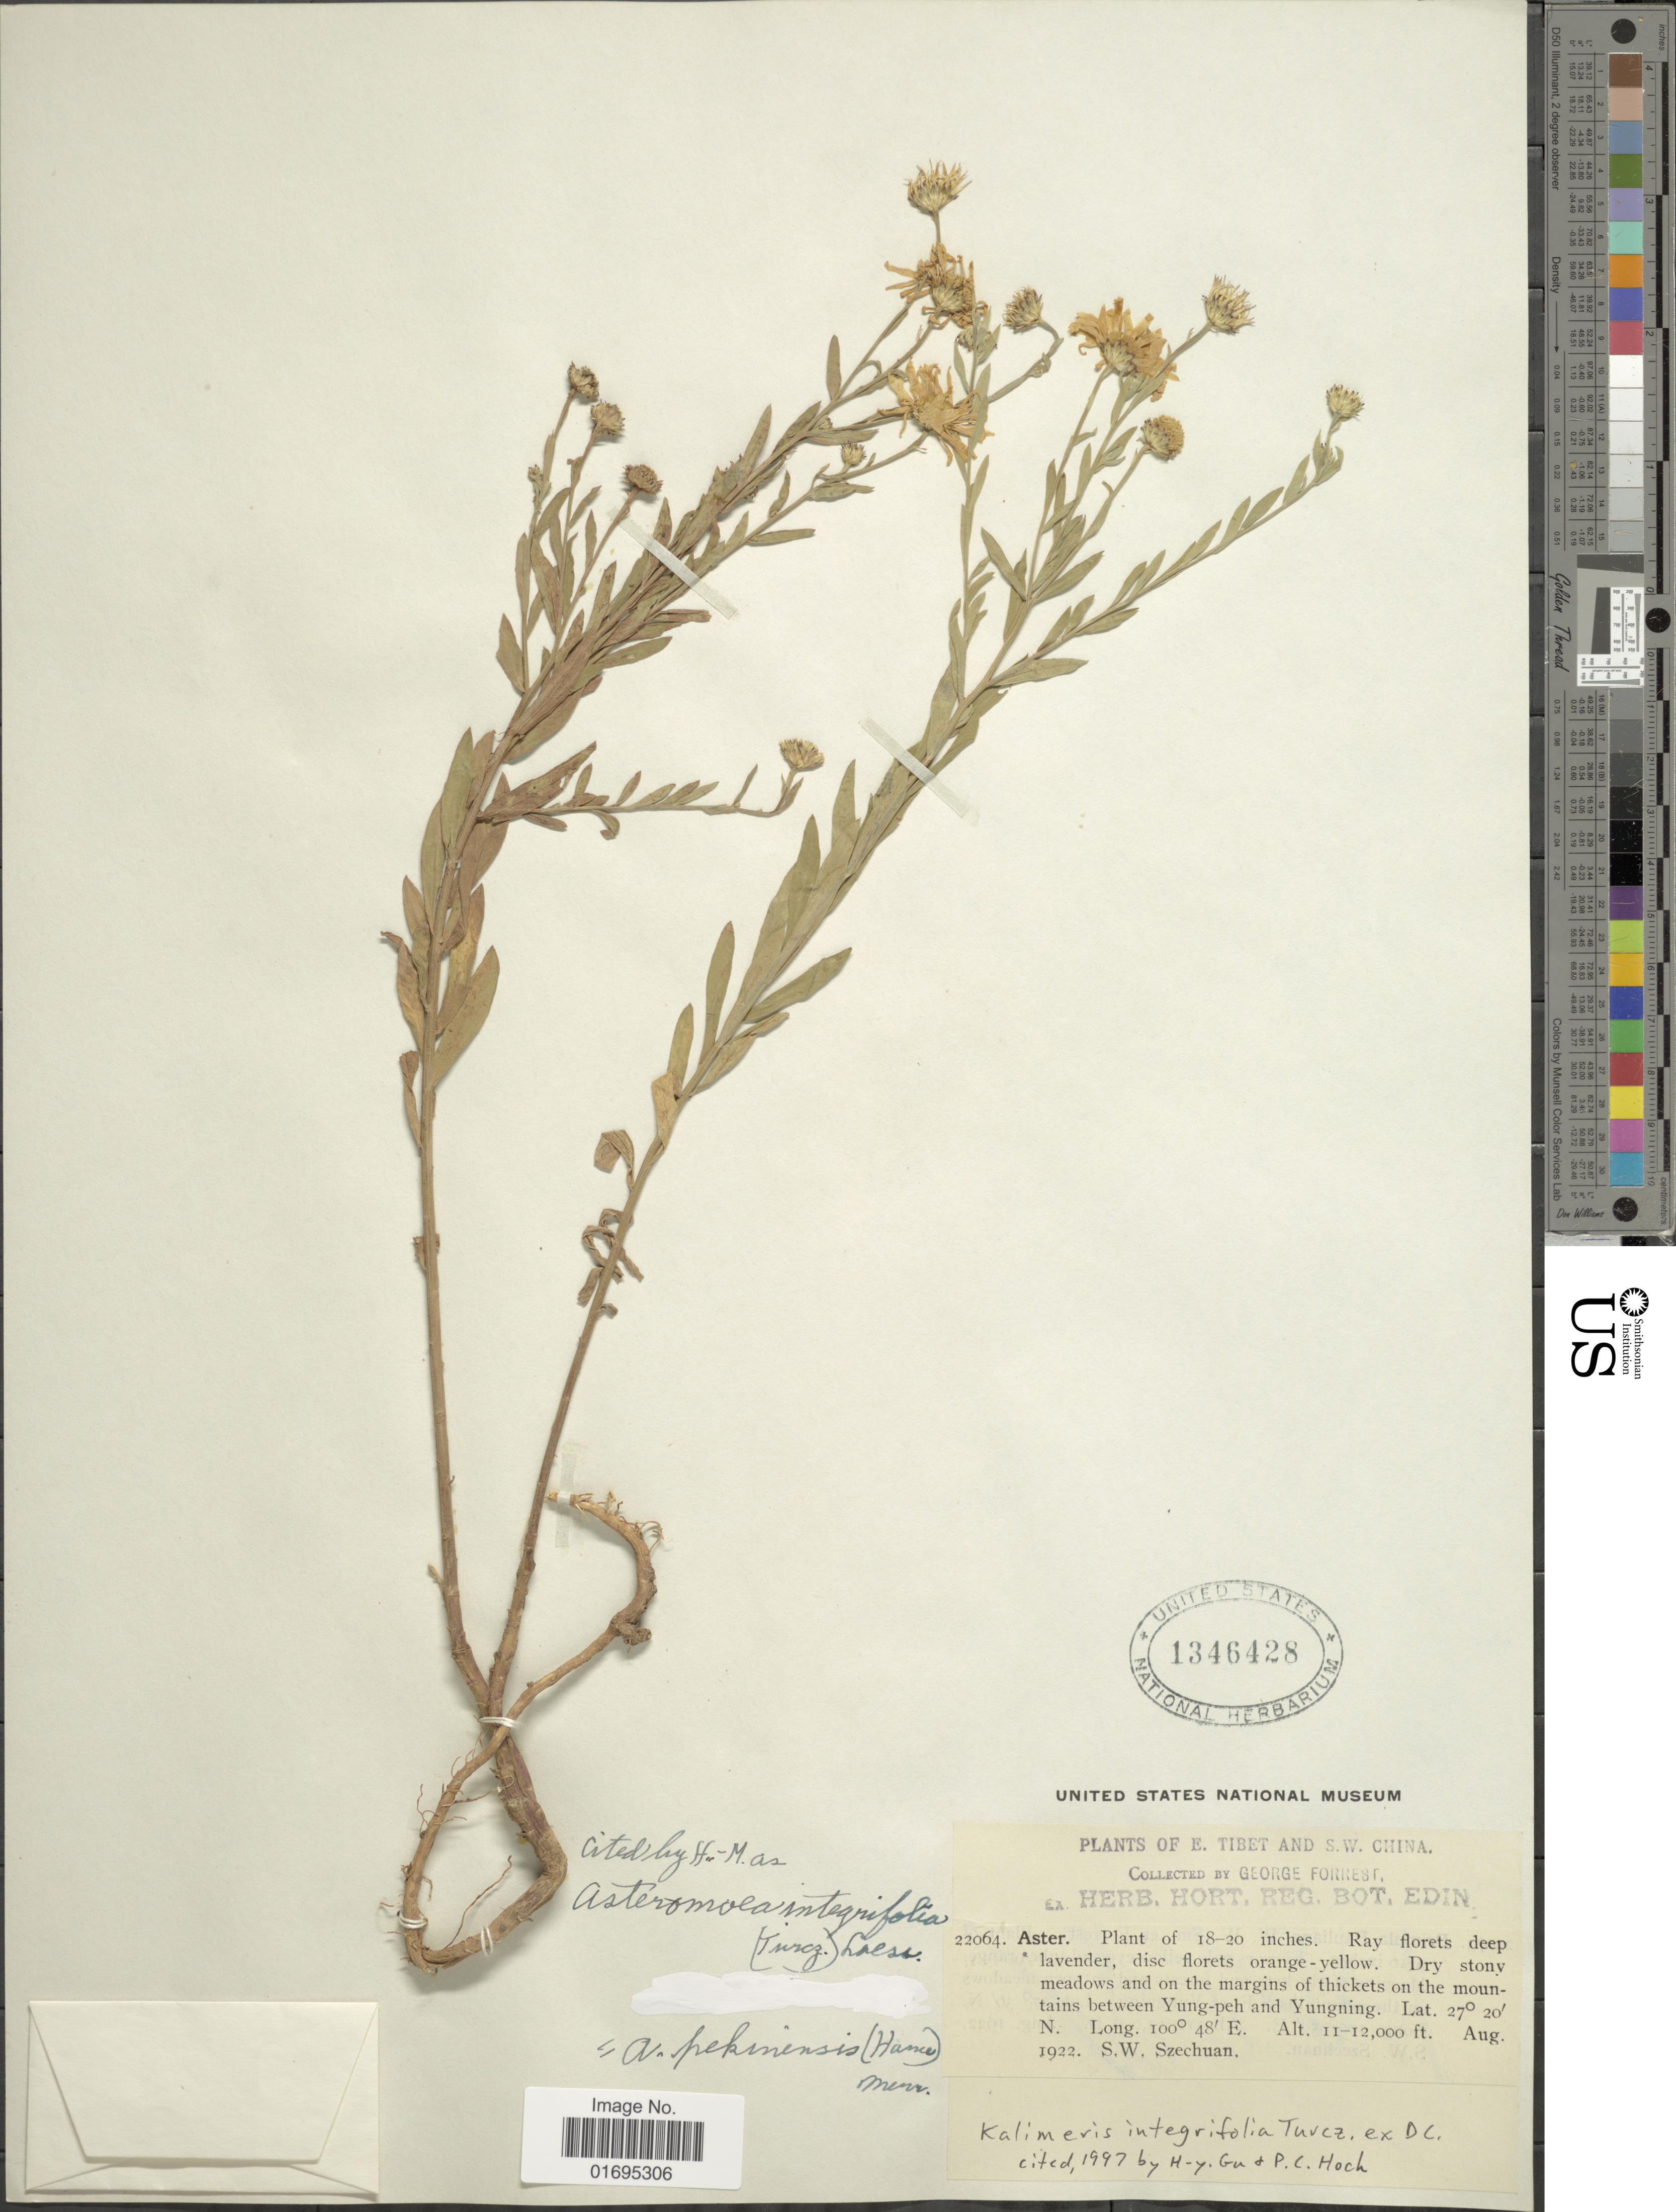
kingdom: Plantae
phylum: Tracheophyta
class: Magnoliopsida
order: Asterales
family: Asteraceae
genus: Kalimeris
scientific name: Kalimeris integrifolia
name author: Turcz. ex DC.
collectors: G. Forrest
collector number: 22064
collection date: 1922-08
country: China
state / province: Sichuan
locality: Between Yung-Peh and Yungning, S. W. Szechuan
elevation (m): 3353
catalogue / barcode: US 1346428